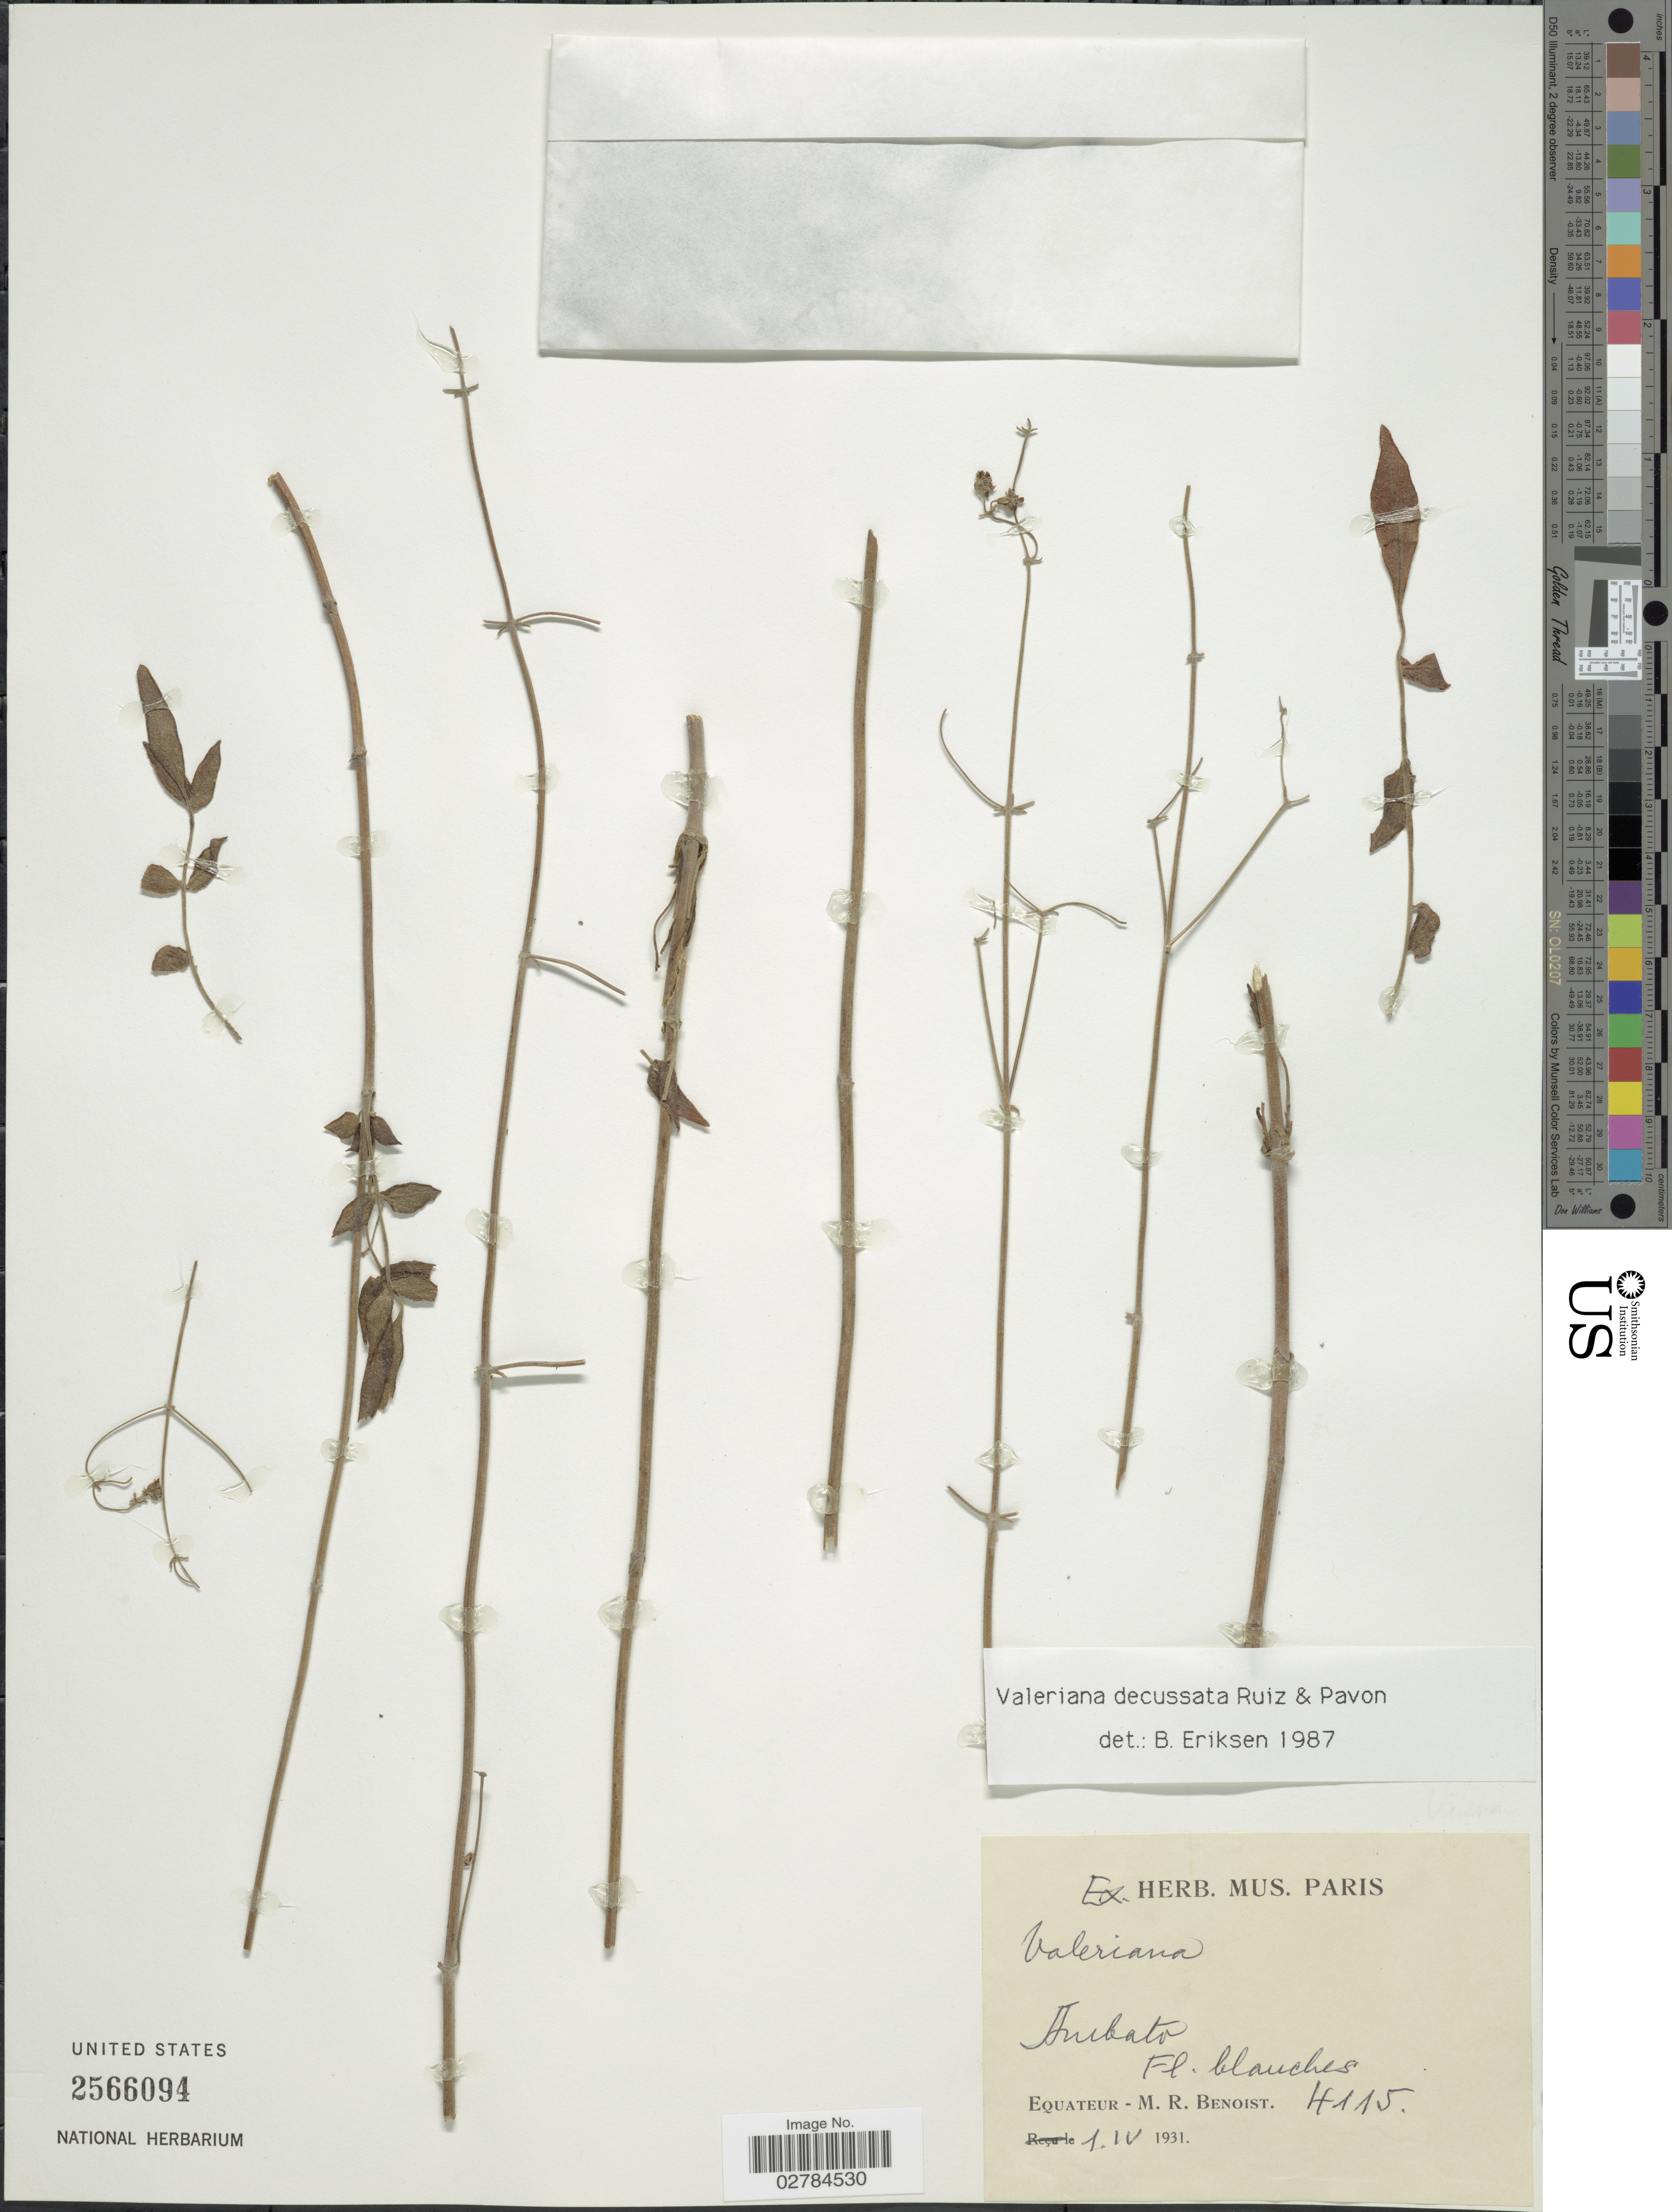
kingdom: Plantae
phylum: Tracheophyta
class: Magnoliopsida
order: Dipsacales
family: Caprifoliaceae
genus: Valeriana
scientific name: Valeriana decussata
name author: Ruiz & Pav.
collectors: M. Benoist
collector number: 4115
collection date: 1931-04-01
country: Ecuador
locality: Ambato.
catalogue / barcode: US 2566094